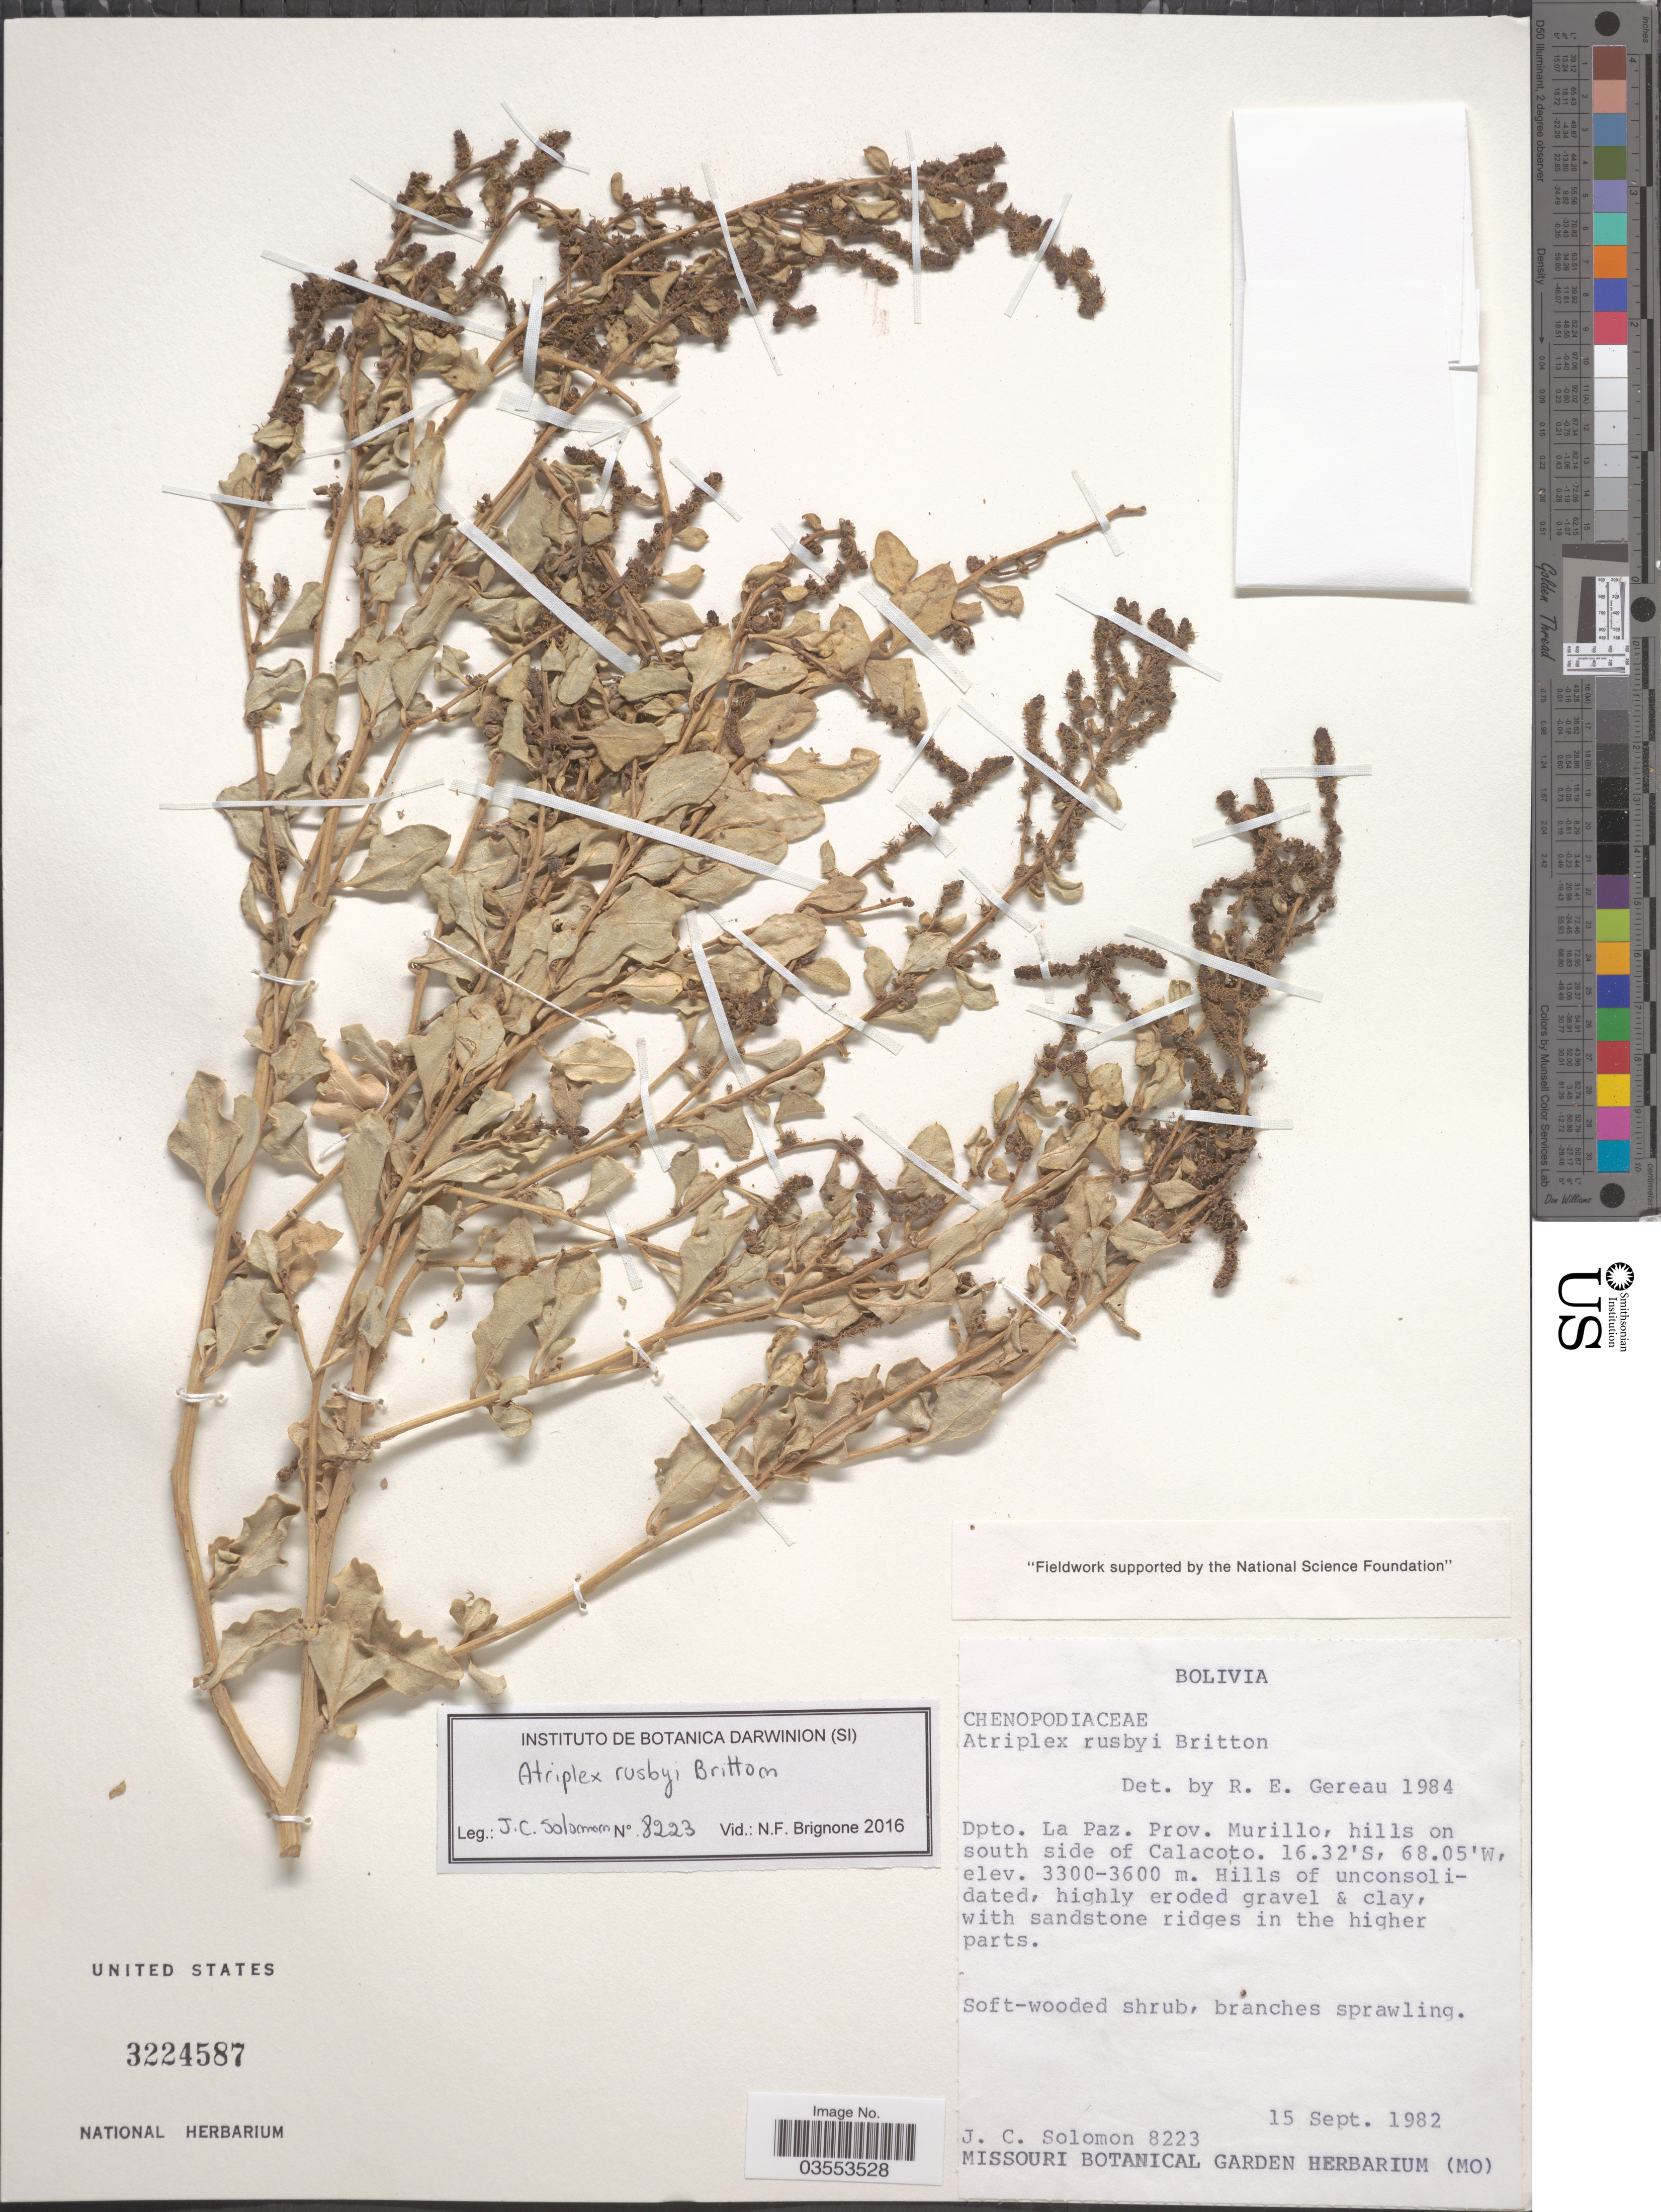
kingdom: Plantae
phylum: Tracheophyta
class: Magnoliopsida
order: Caryophyllales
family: Amaranthaceae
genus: Atriplex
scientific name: Atriplex rusbyi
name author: Britton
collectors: J. C. Solomon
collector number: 8223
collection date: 1982-09-15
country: Bolivia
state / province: La Paz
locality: Dpto. La Paz. Prov. Murillo, hills on south side of Calacoto.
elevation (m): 3300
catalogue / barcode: US 3224587